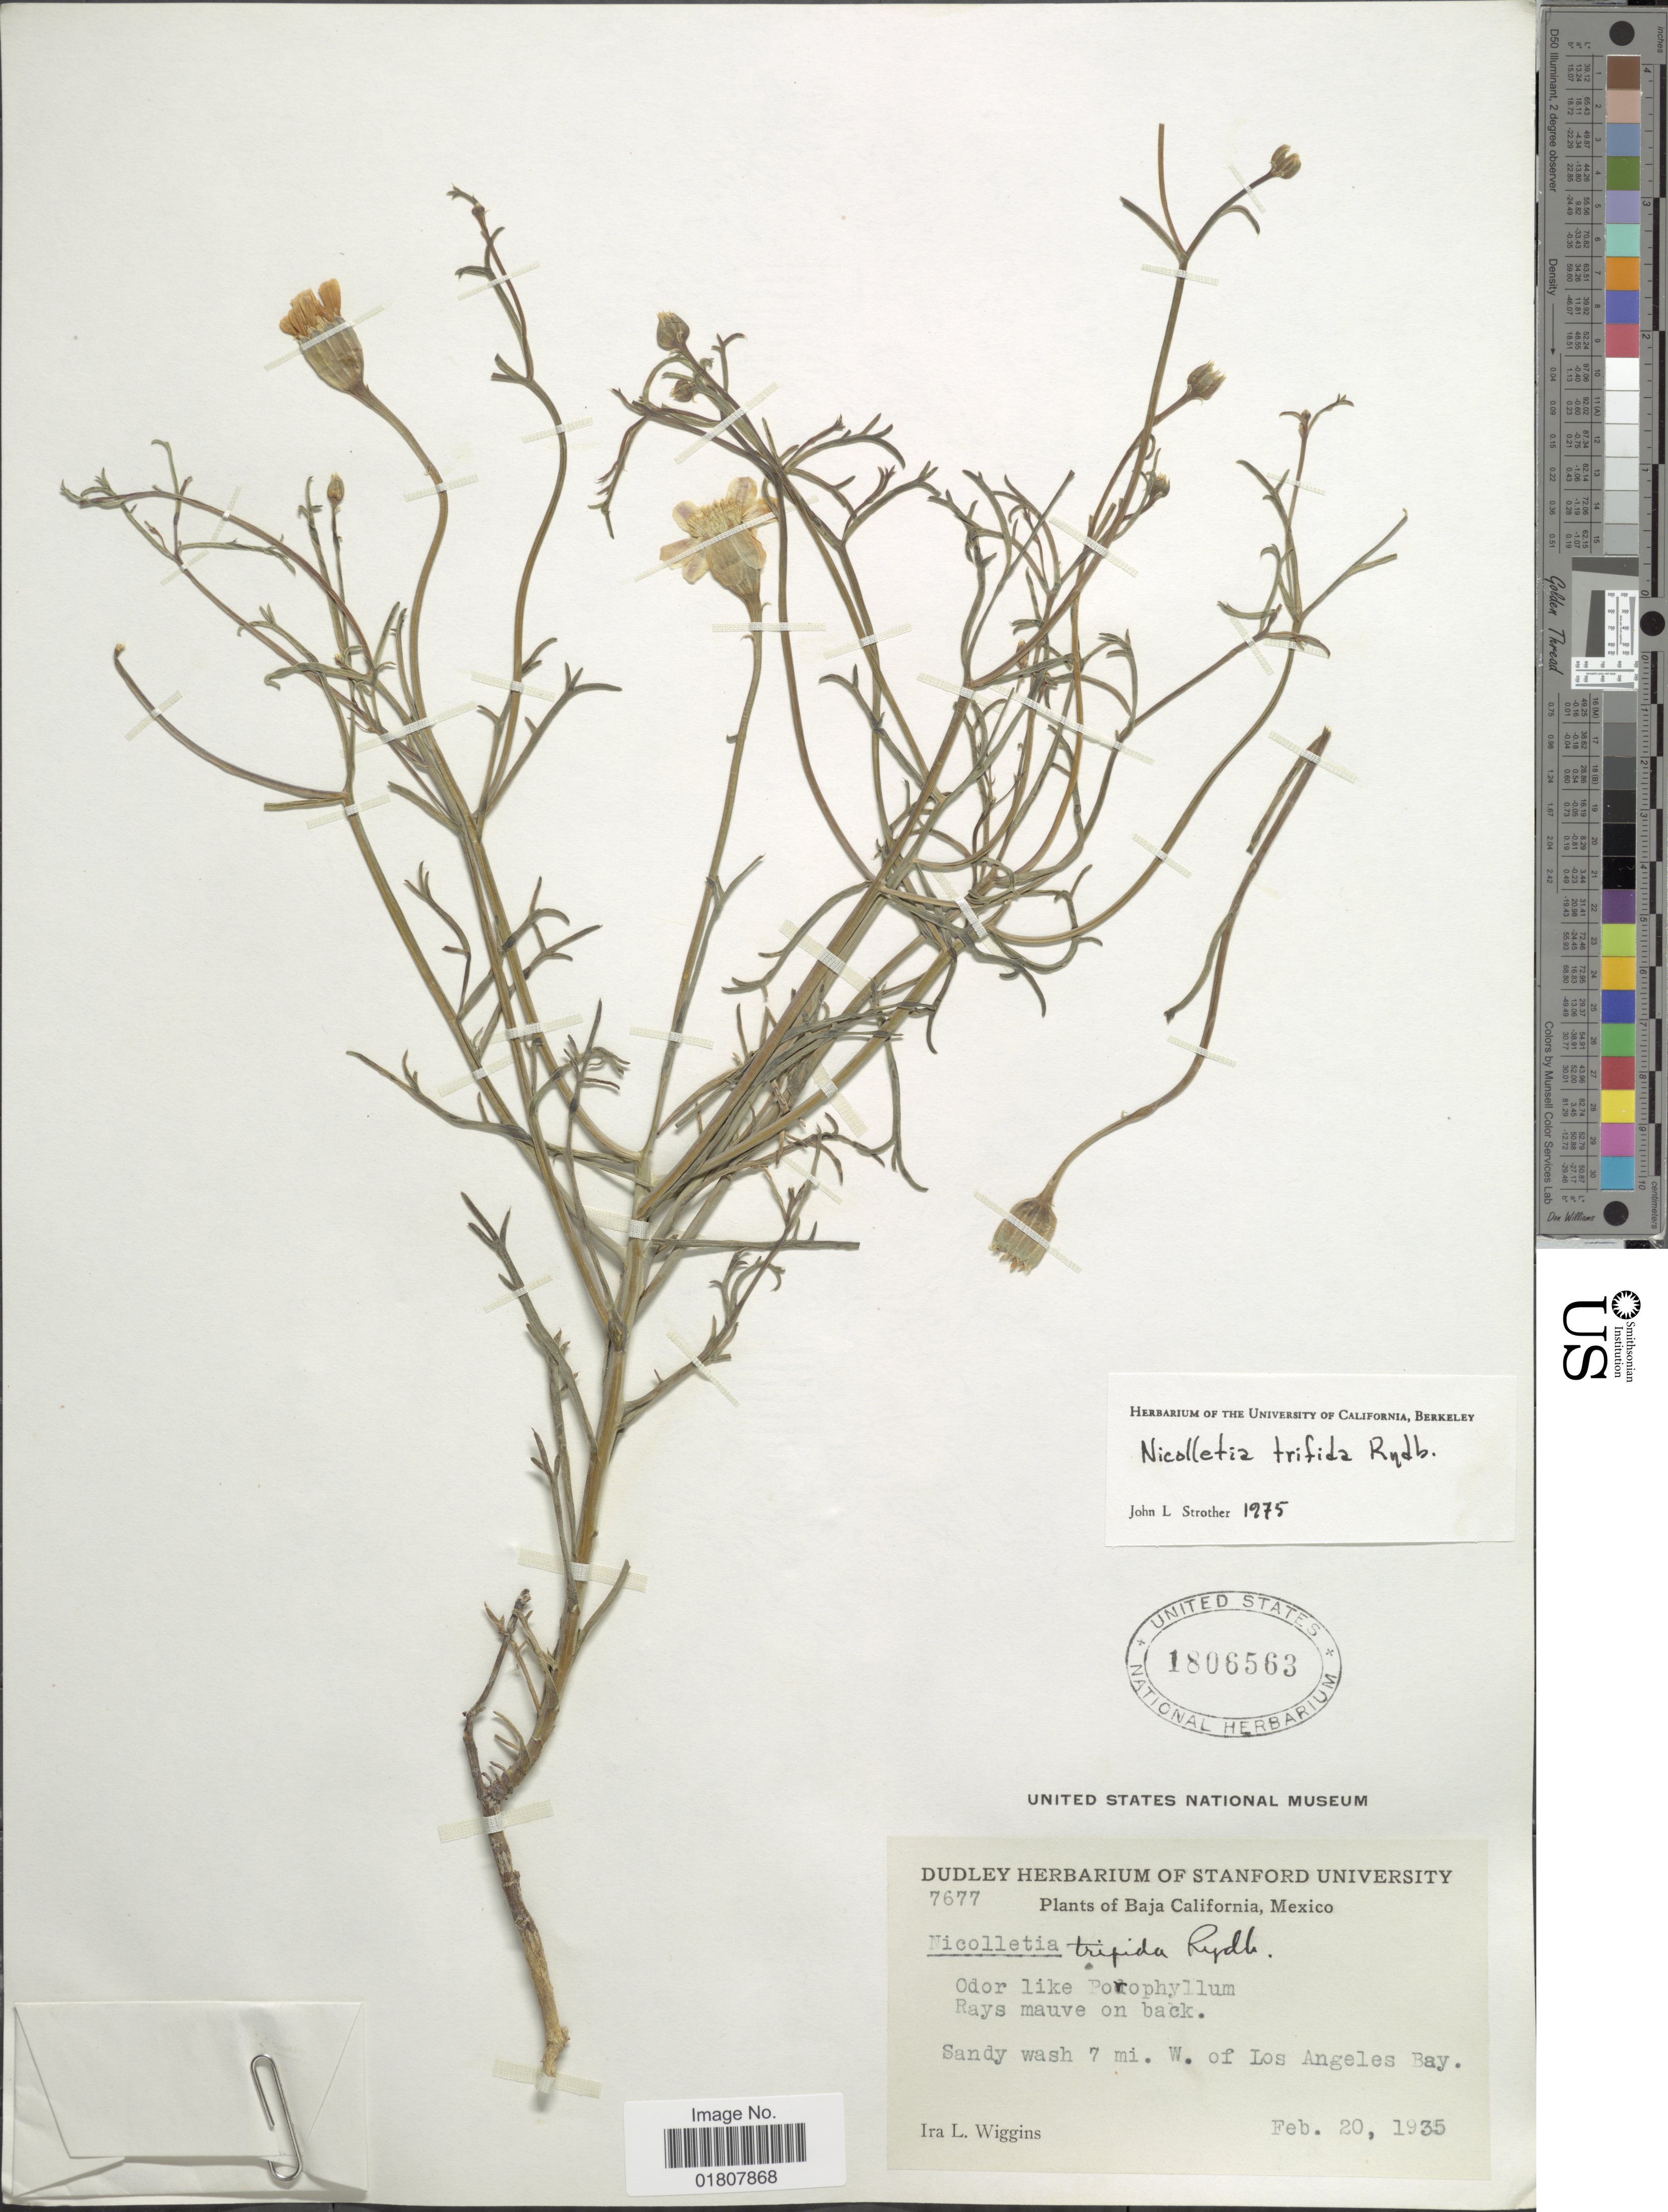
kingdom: Plantae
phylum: Tracheophyta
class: Magnoliopsida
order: Asterales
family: Asteraceae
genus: Nicolletia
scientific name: Nicolletia trifida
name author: Rydb.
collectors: I. L. Wiggins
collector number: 7677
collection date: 1935-02-20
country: Mexico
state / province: Baja California Sur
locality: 7 mi W of Los Angeles Bay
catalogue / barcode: US 1806563